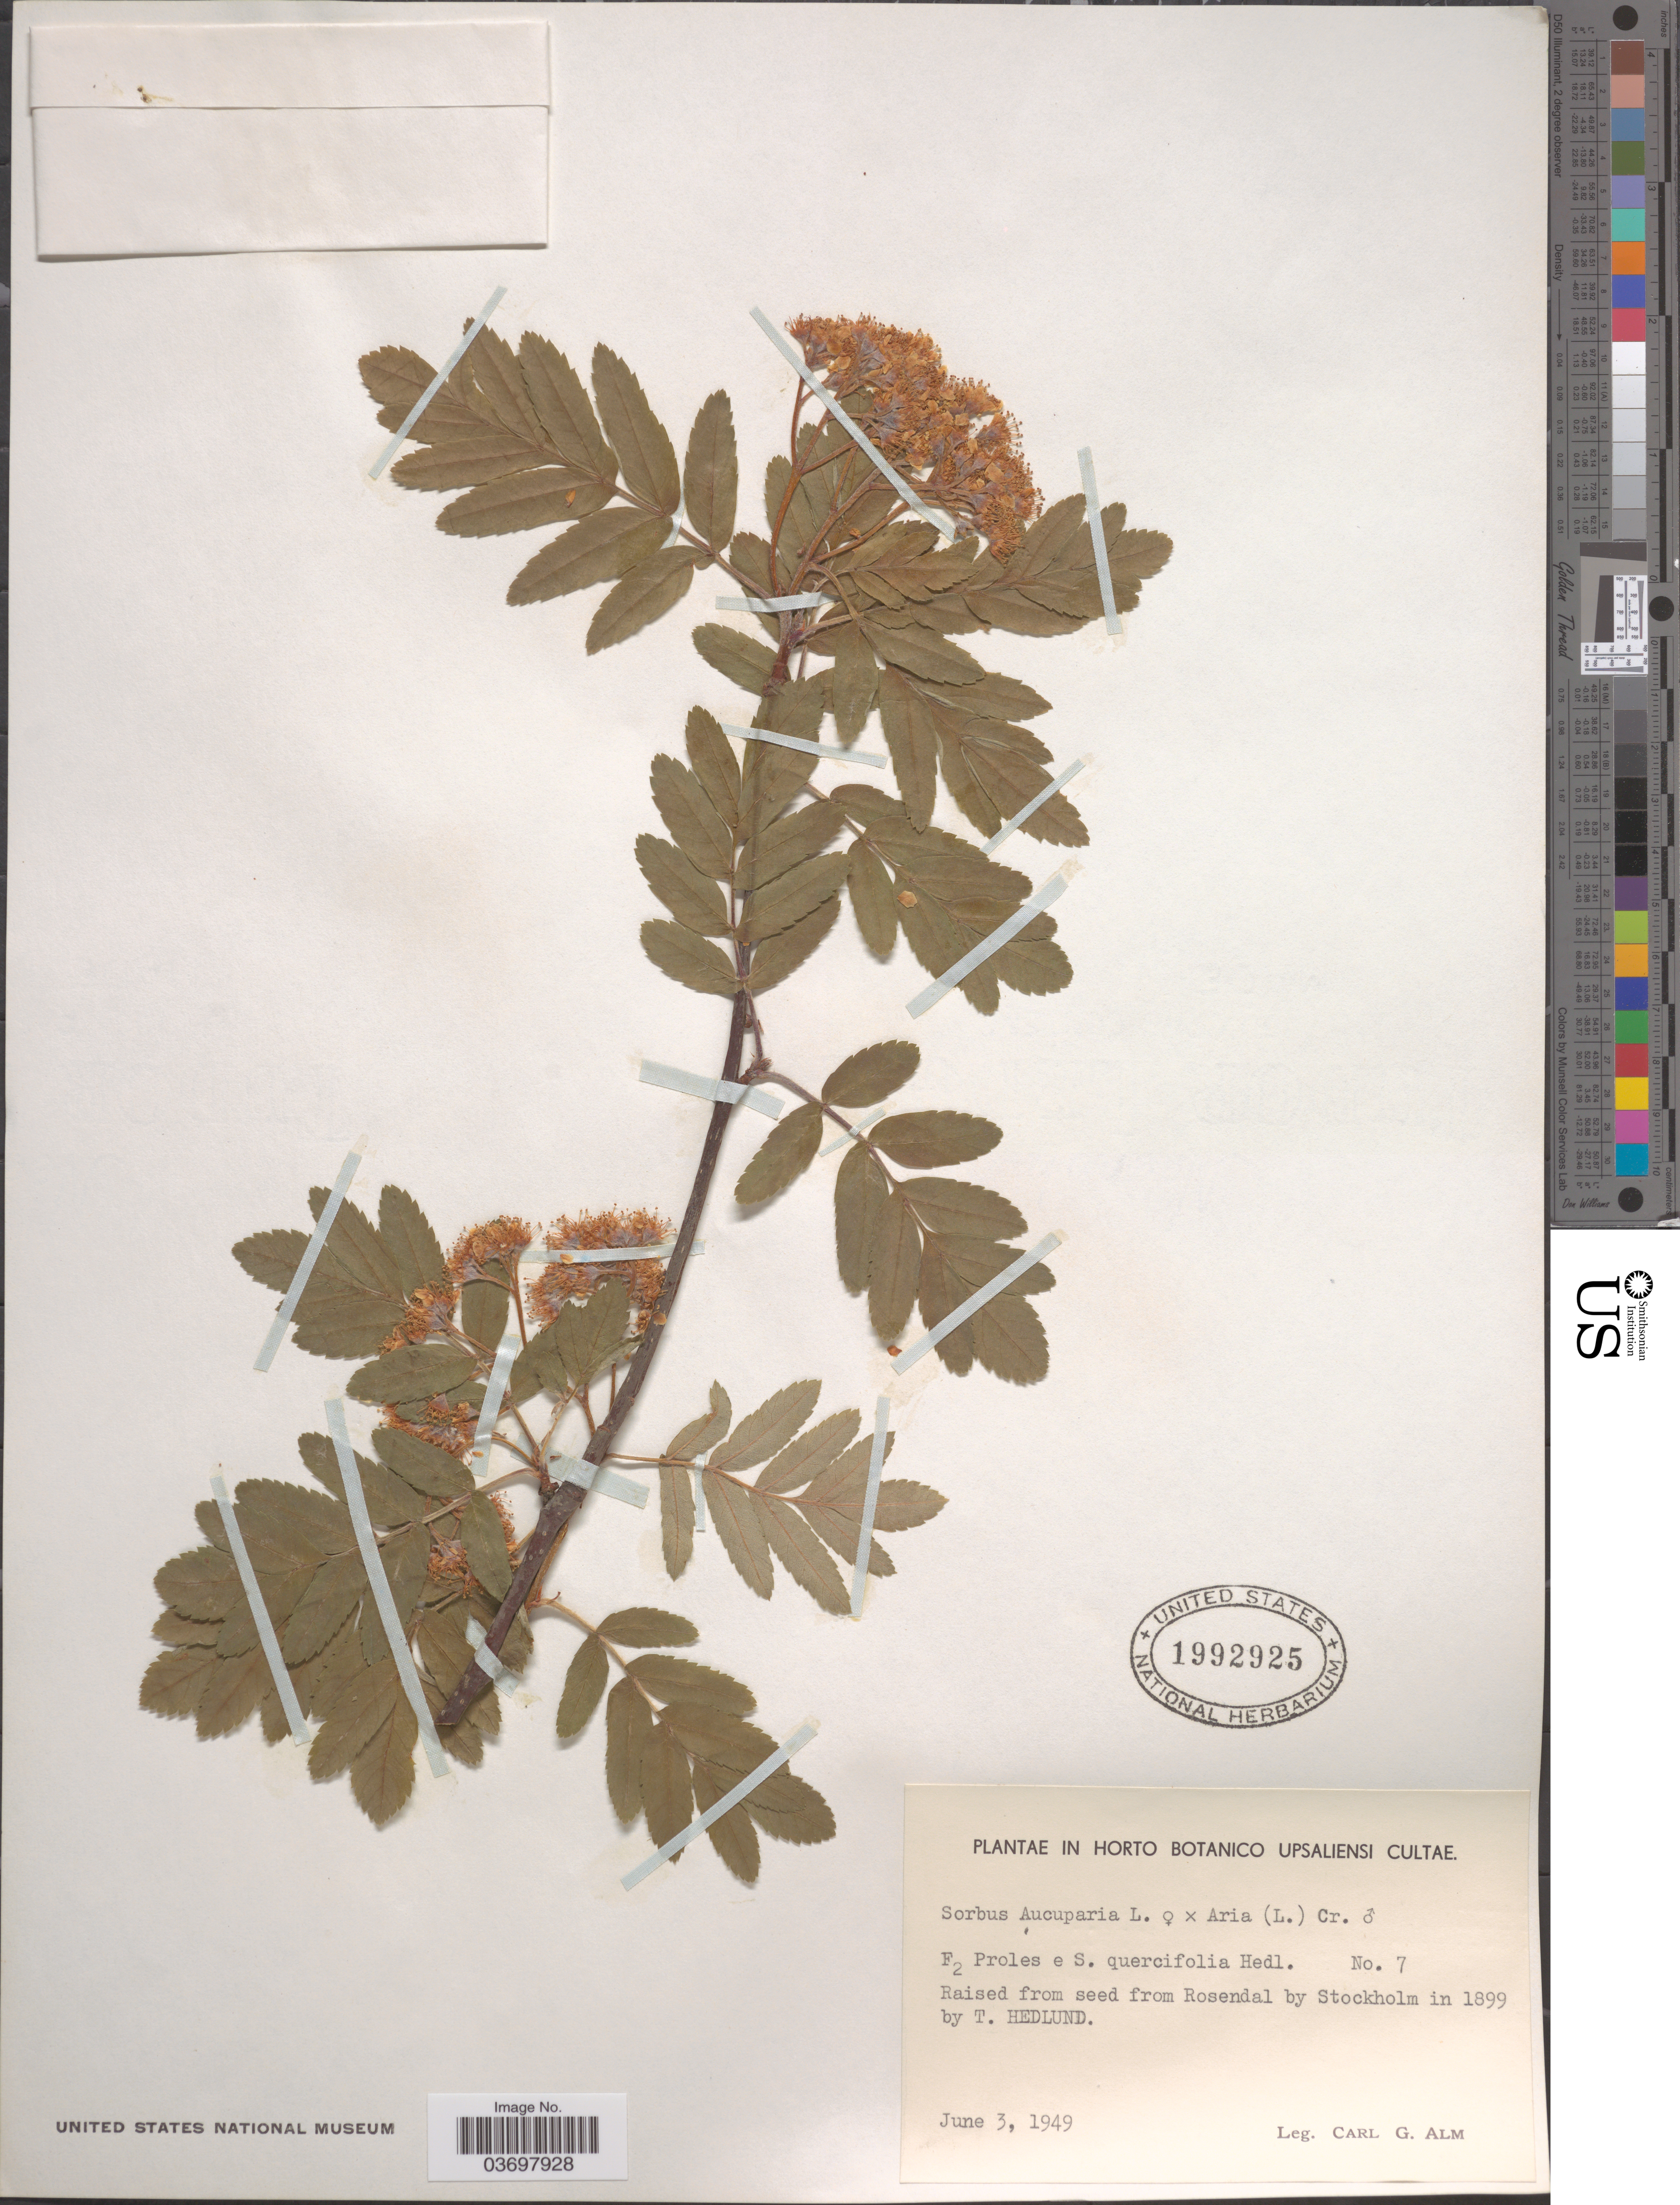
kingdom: Plantae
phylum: Tracheophyta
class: Magnoliopsida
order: Rosales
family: Rosaceae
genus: Sorbus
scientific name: Sorbus aucuparia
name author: L.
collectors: C. G. Alm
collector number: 7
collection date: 1949-06-03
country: Sweden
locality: Horto Botanico Upsaliensi Cultae.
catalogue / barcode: US 1992925